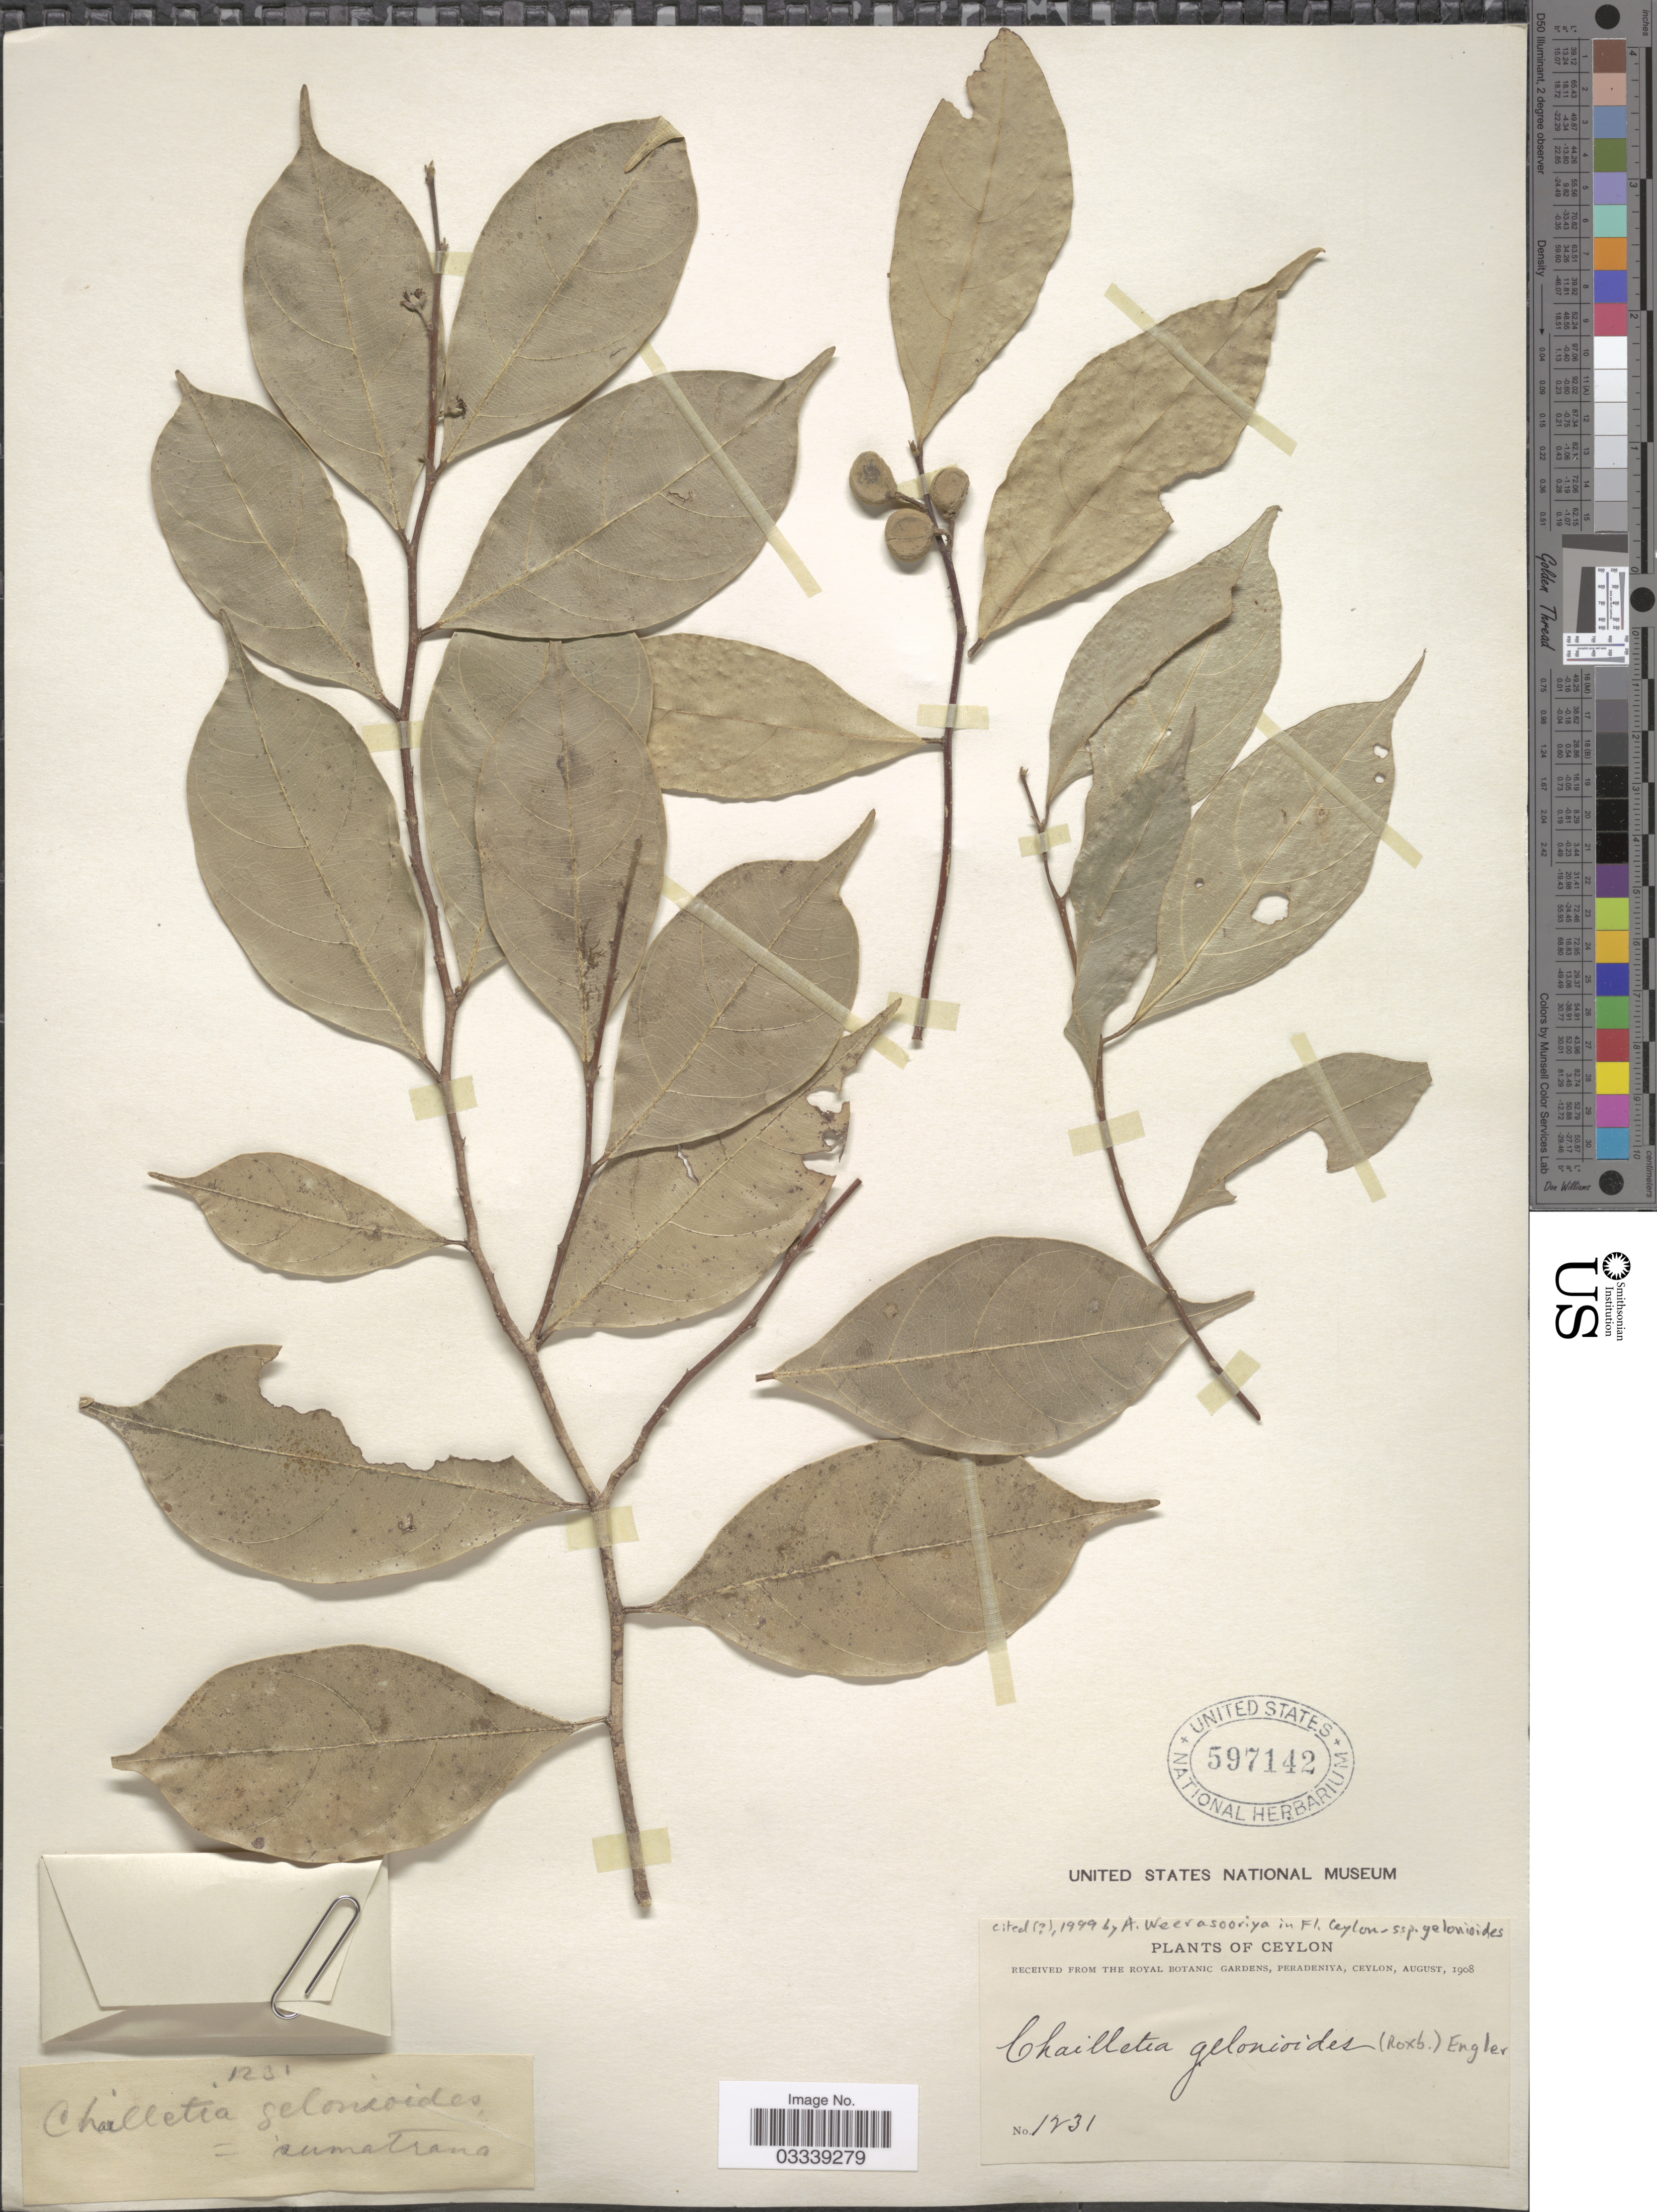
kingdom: Plantae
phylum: Tracheophyta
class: Magnoliopsida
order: Malpighiales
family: Dichapetalaceae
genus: Dichapetalum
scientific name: Dichapetalum gelonioides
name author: (Roxb.) Engl.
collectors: P. Royal Botanic Gardens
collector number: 1231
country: Sri Lanka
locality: Ceylon.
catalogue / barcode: US 597142